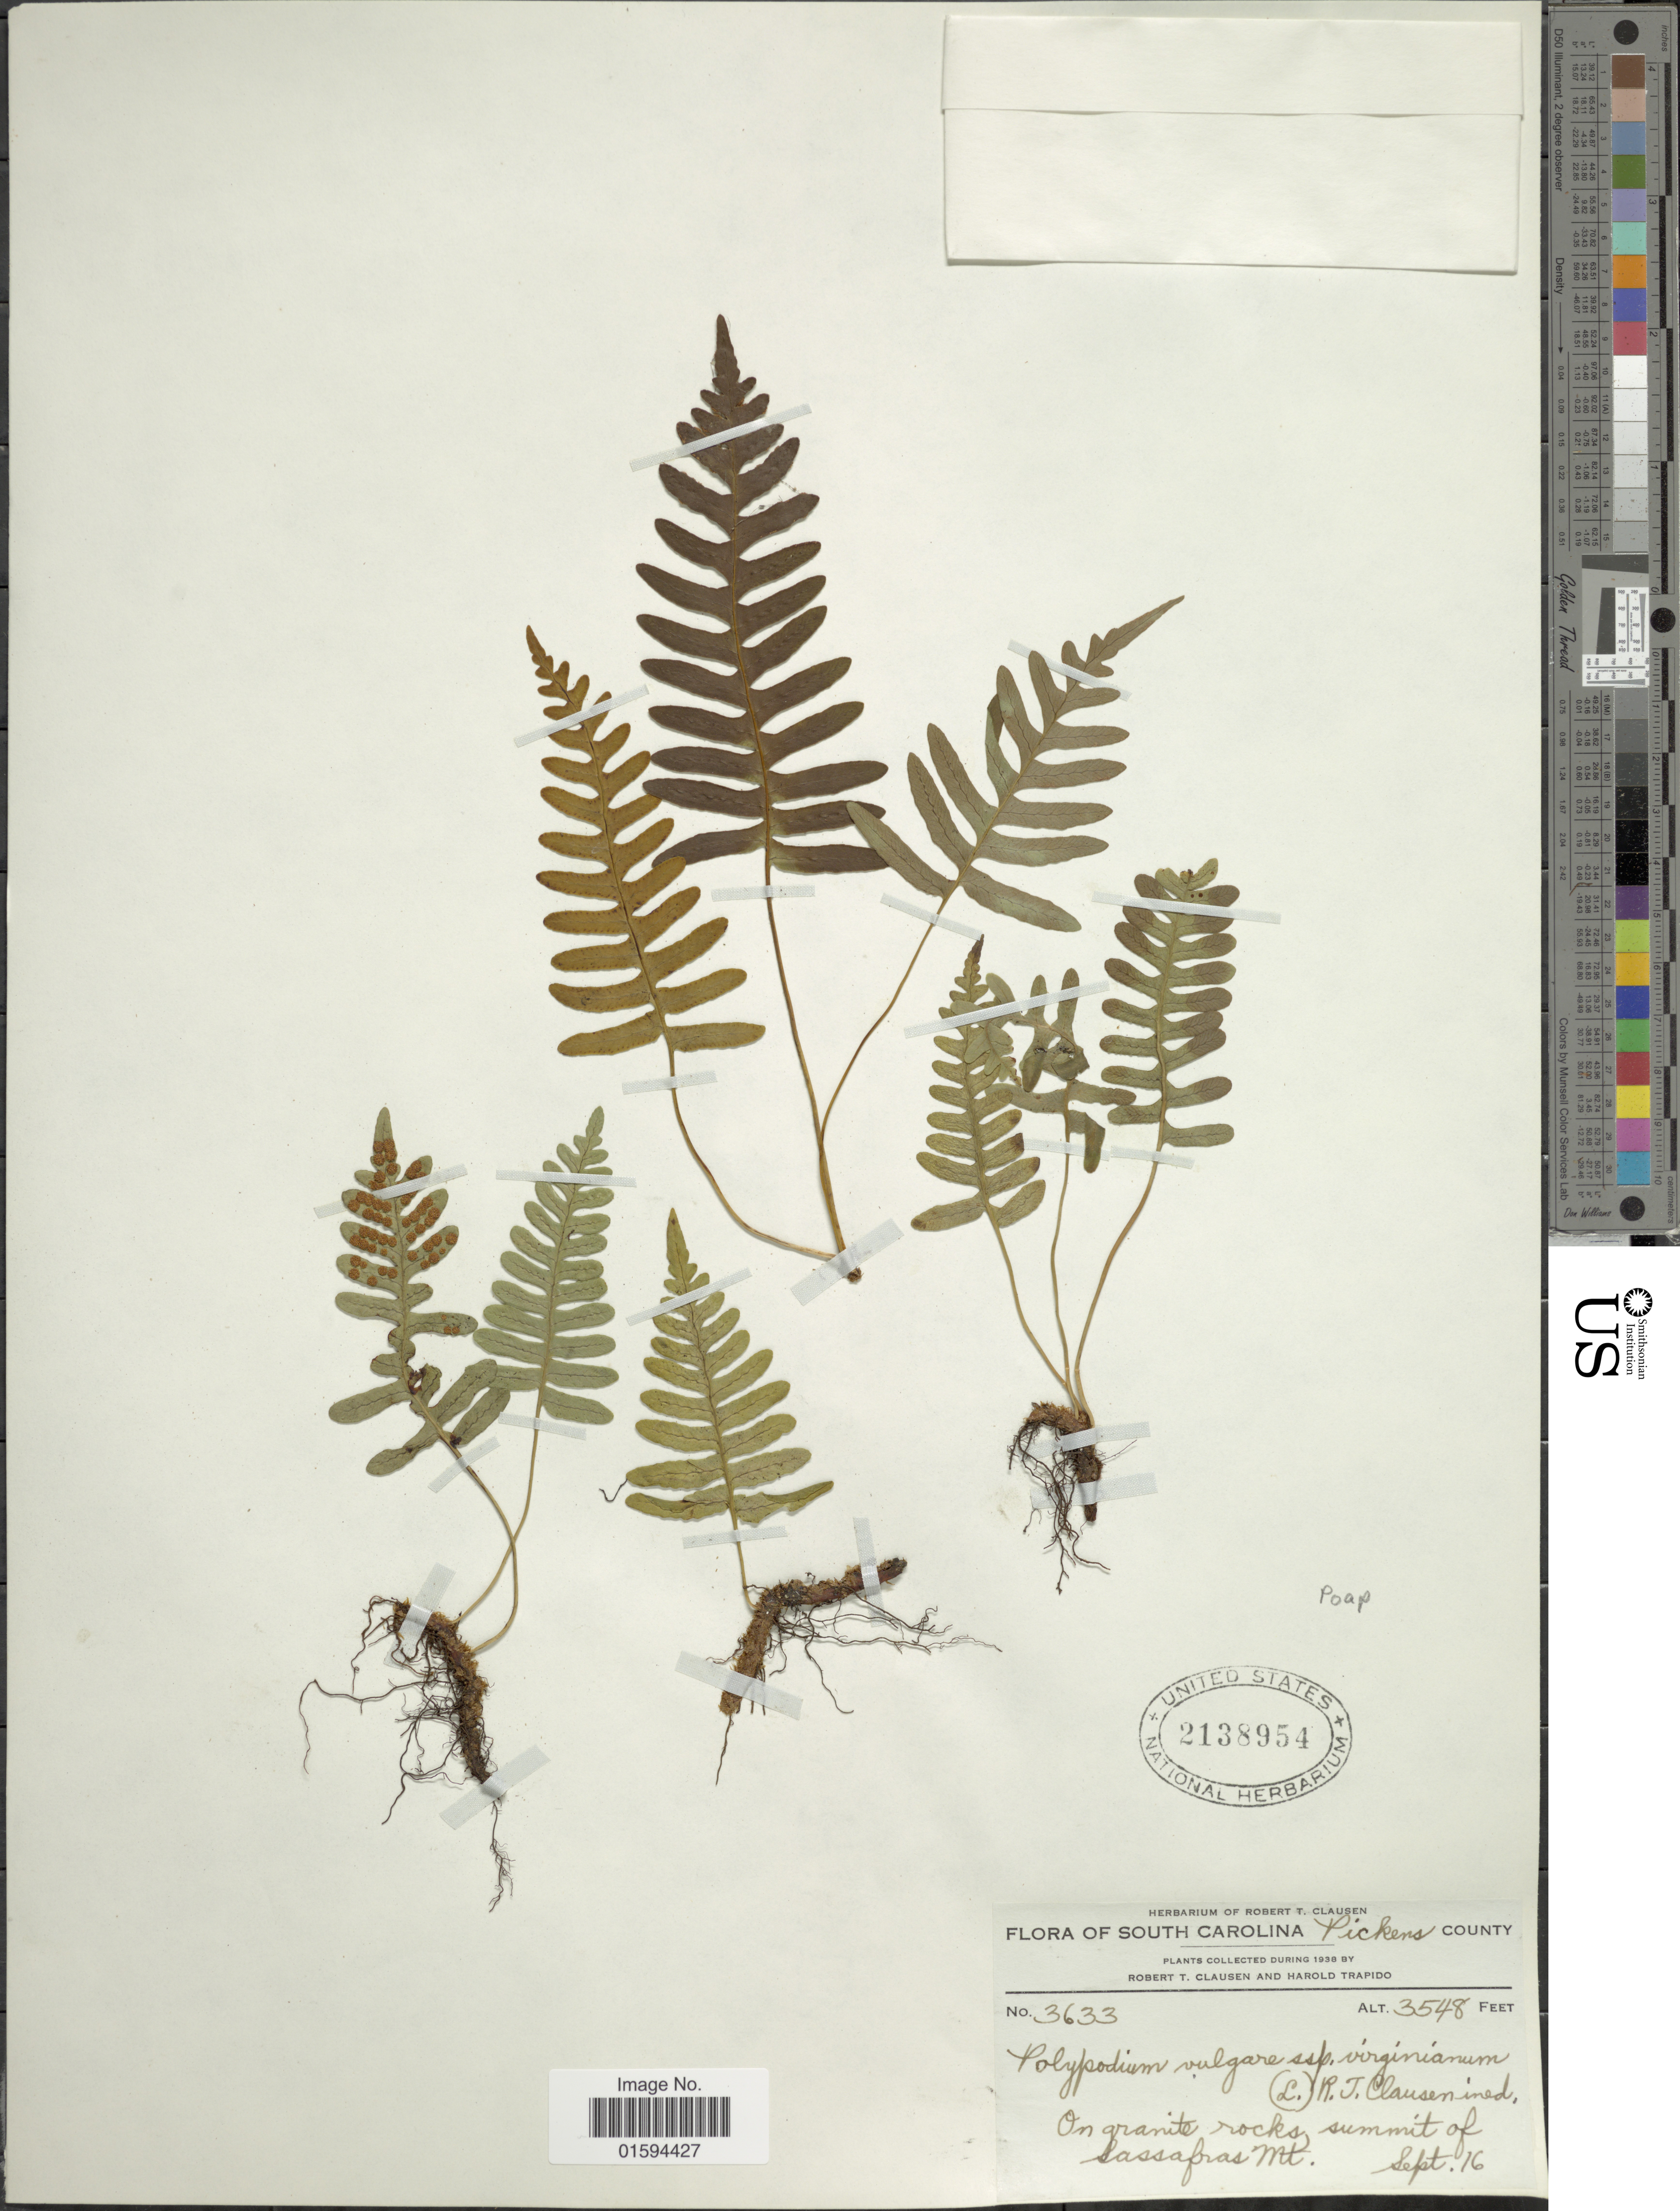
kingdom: Plantae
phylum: Tracheophyta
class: Polypodiopsida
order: Polypodiales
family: Polypodiaceae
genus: Polypodium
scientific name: Polypodium appalachianum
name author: Haufler & Windham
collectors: R. T. Clausen & H. Trapido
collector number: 3633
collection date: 1938-09-16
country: United States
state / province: South Carolina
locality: Pickens County, summit of Cassafras Mt.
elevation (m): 1081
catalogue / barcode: US 2138954